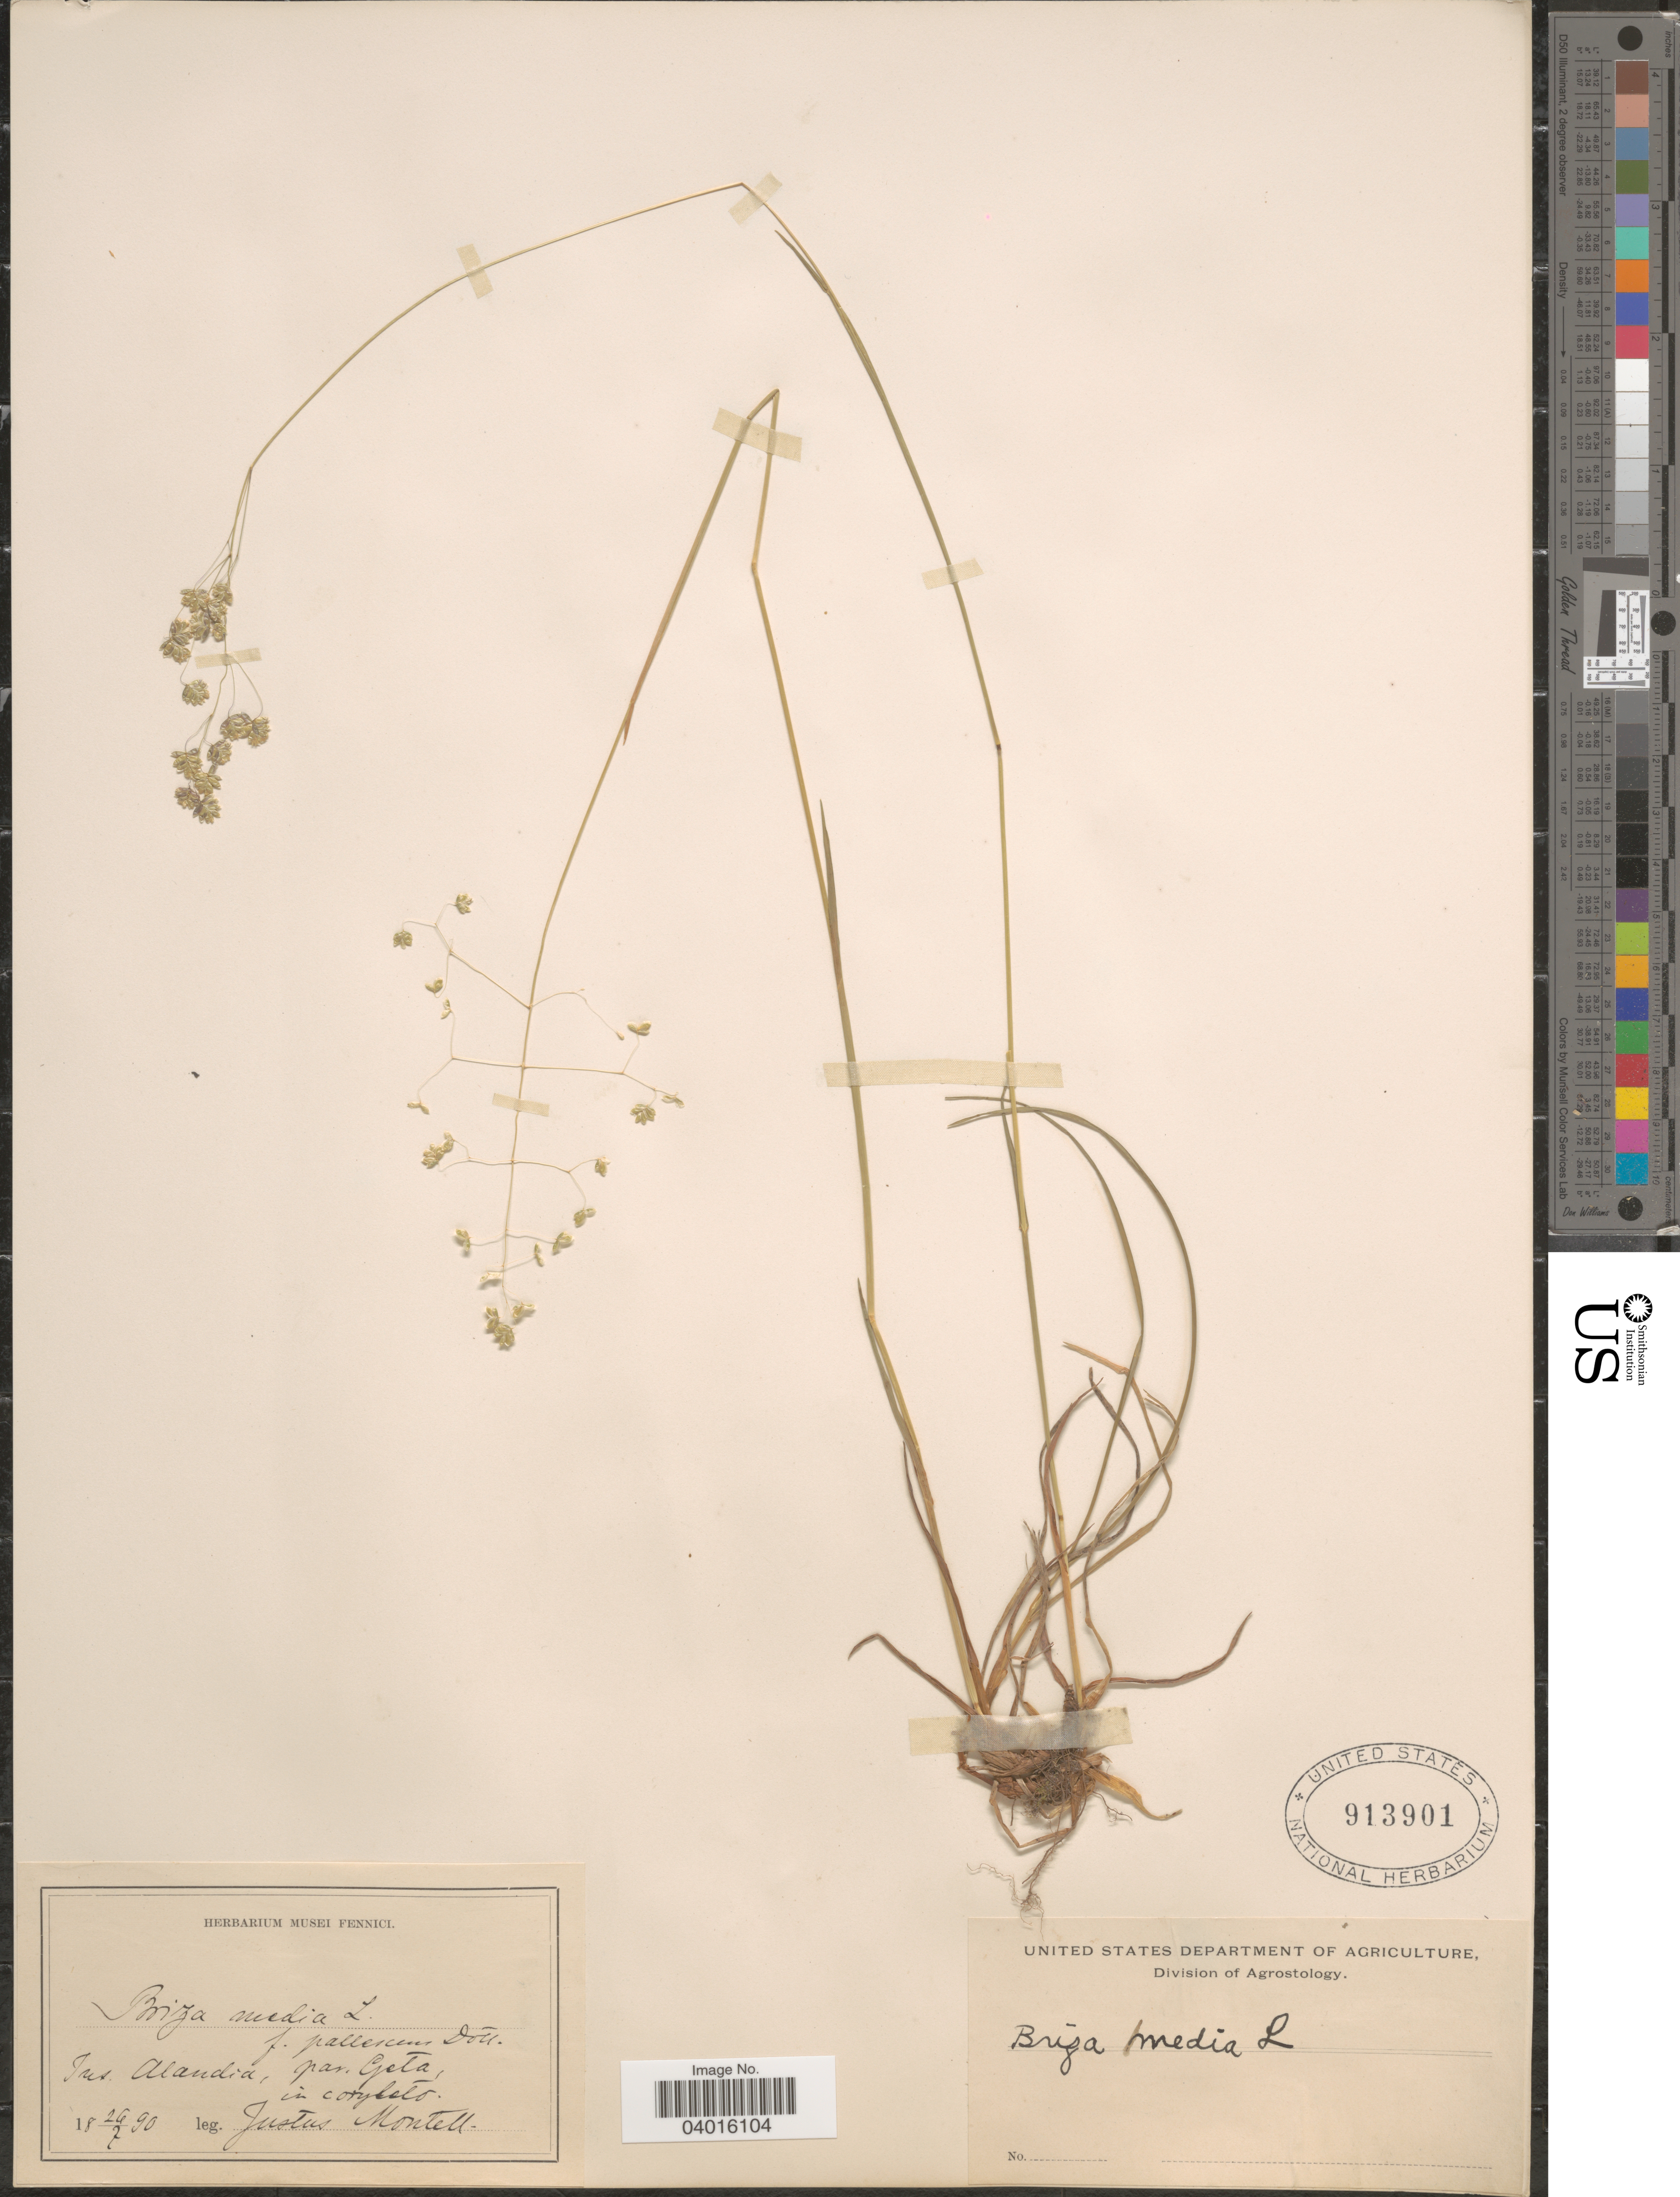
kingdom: Plantae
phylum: Tracheophyta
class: Liliopsida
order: Poales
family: Poaceae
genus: Briza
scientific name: Briza media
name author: L.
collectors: J. Montell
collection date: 1890-07-26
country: Finland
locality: Ins. Alandia, par. Geta.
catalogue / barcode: US 913901